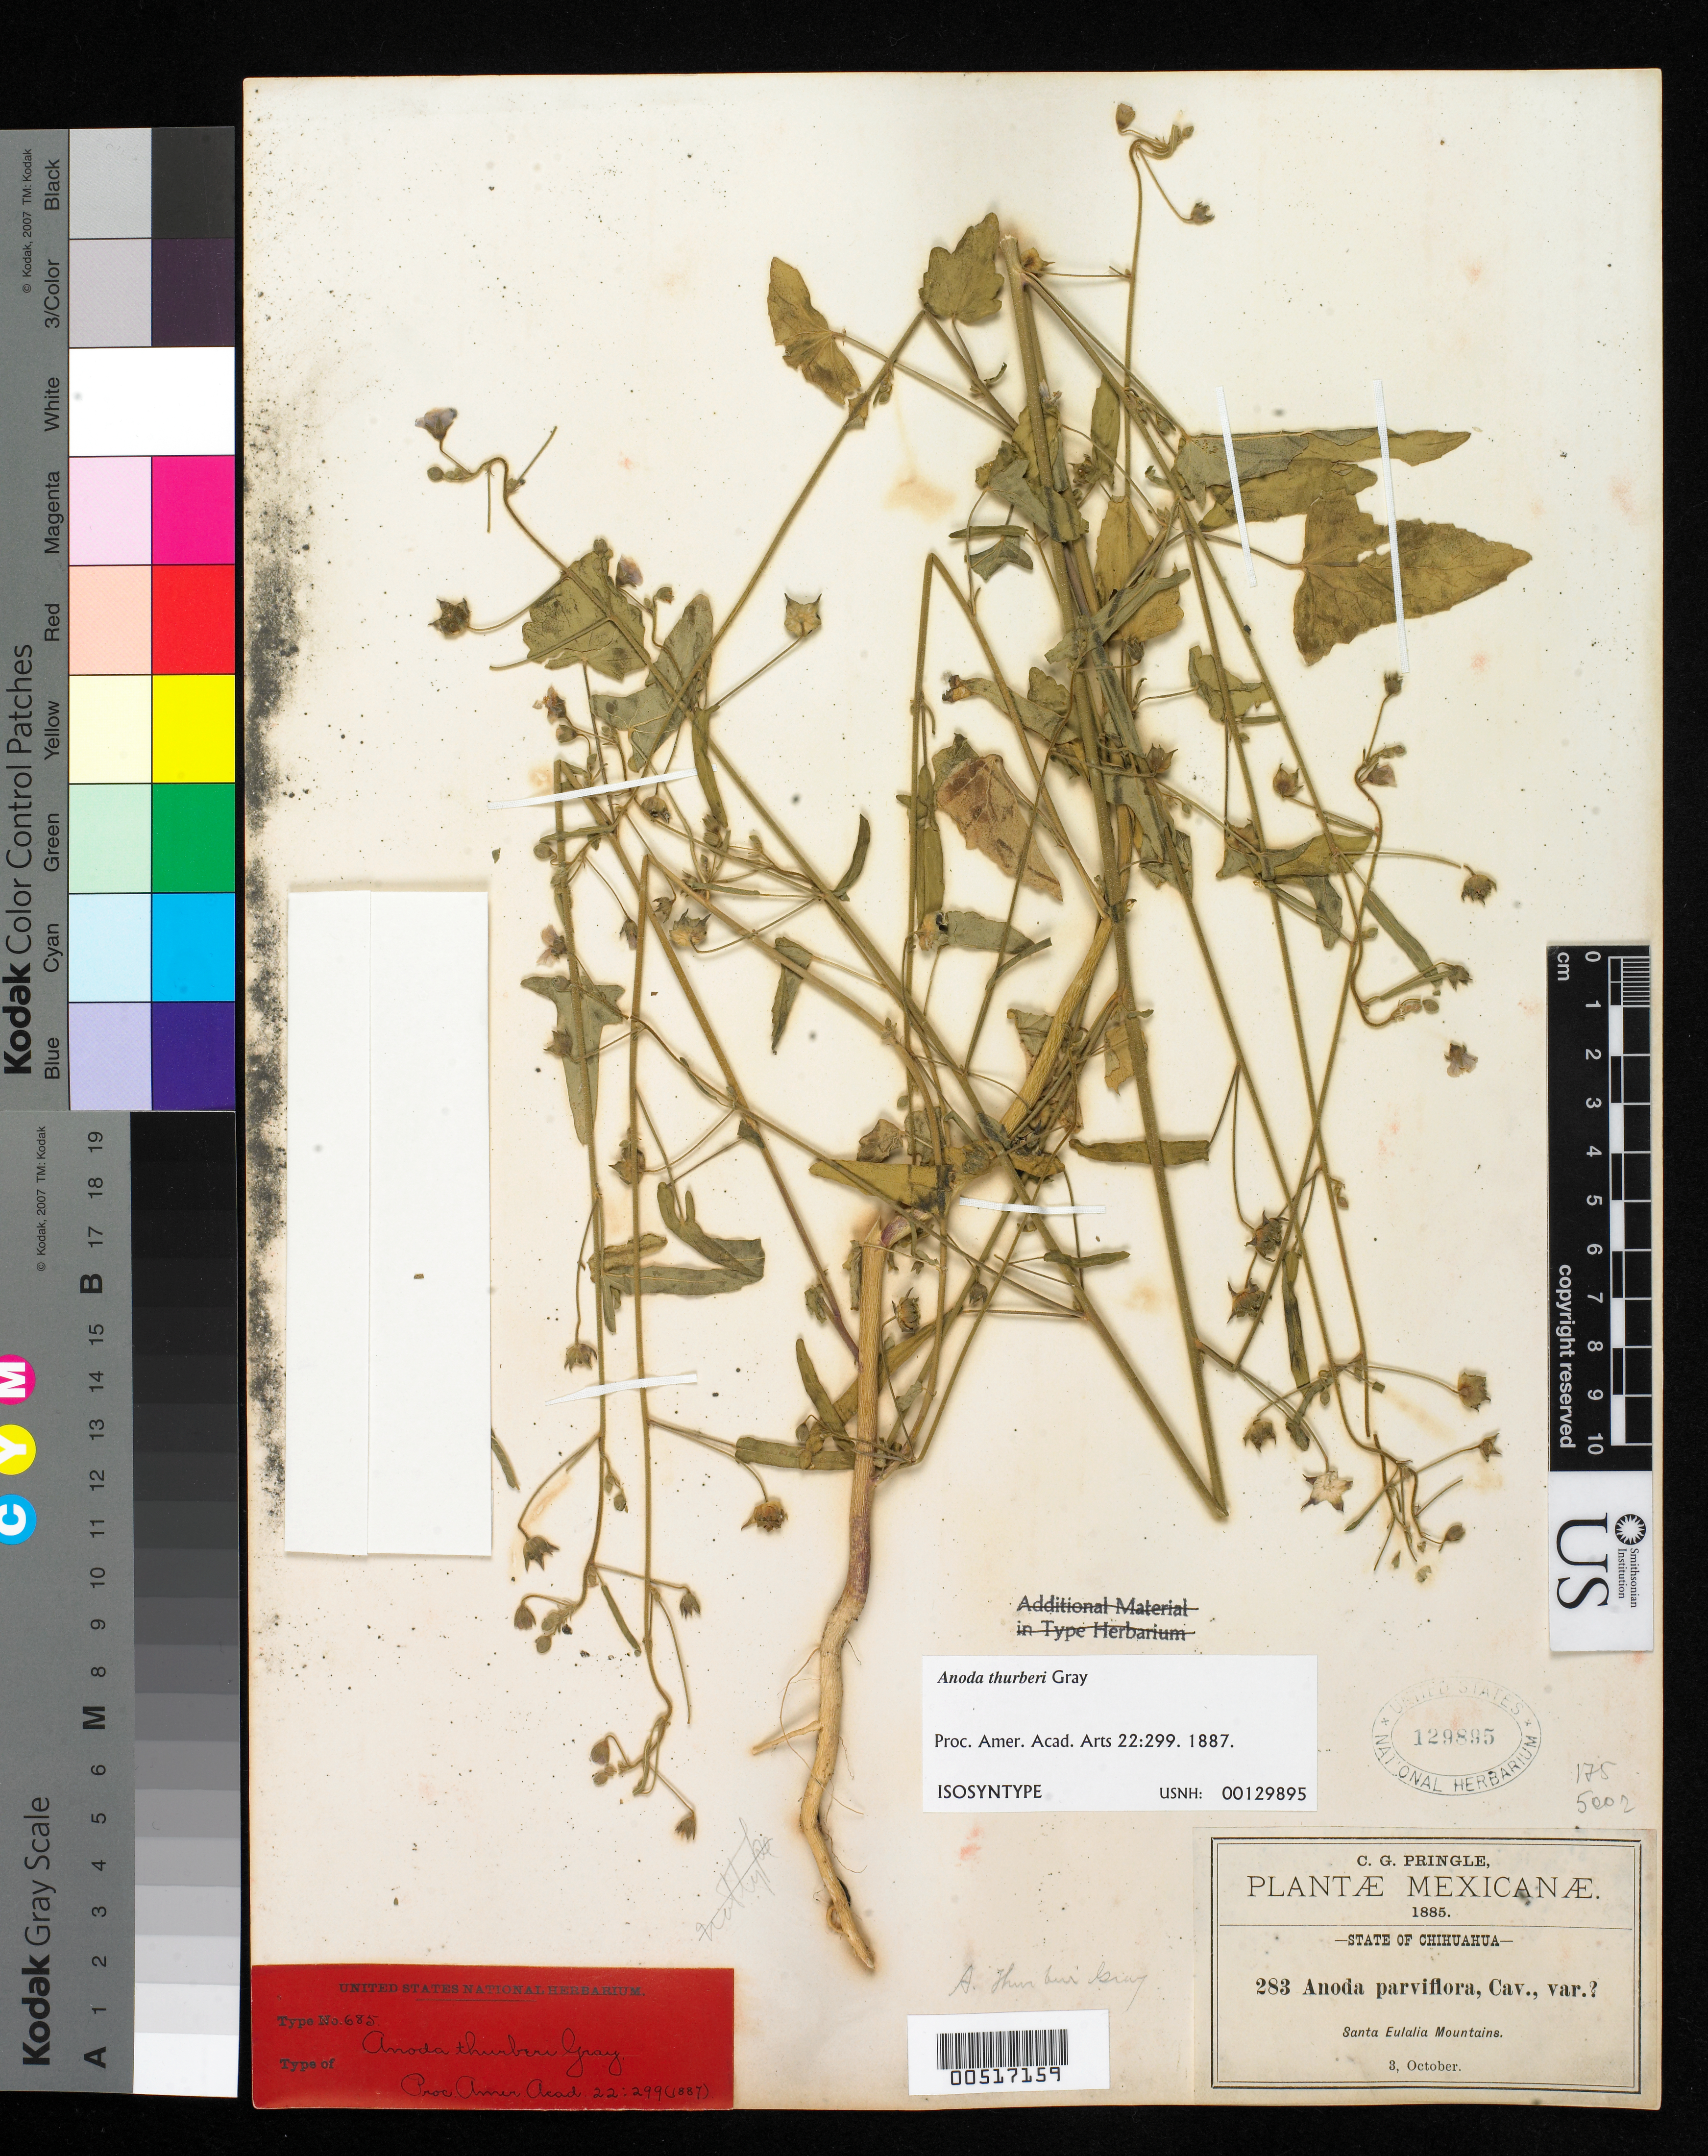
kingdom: Plantae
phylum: Tracheophyta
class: Magnoliopsida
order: Malvales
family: Malvaceae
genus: Anoda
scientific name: Anoda thurberi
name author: A. Gray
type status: Isolectotype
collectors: C. G. Pringle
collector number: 283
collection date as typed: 03 Oct 1885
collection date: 1885-10-03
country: Mexico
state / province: Chihuahua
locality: Santa Eulalia Mountains.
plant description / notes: For typification see Fryxell 1988, Syst. Bot. Monogr. 25: 105.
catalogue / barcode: US 129895